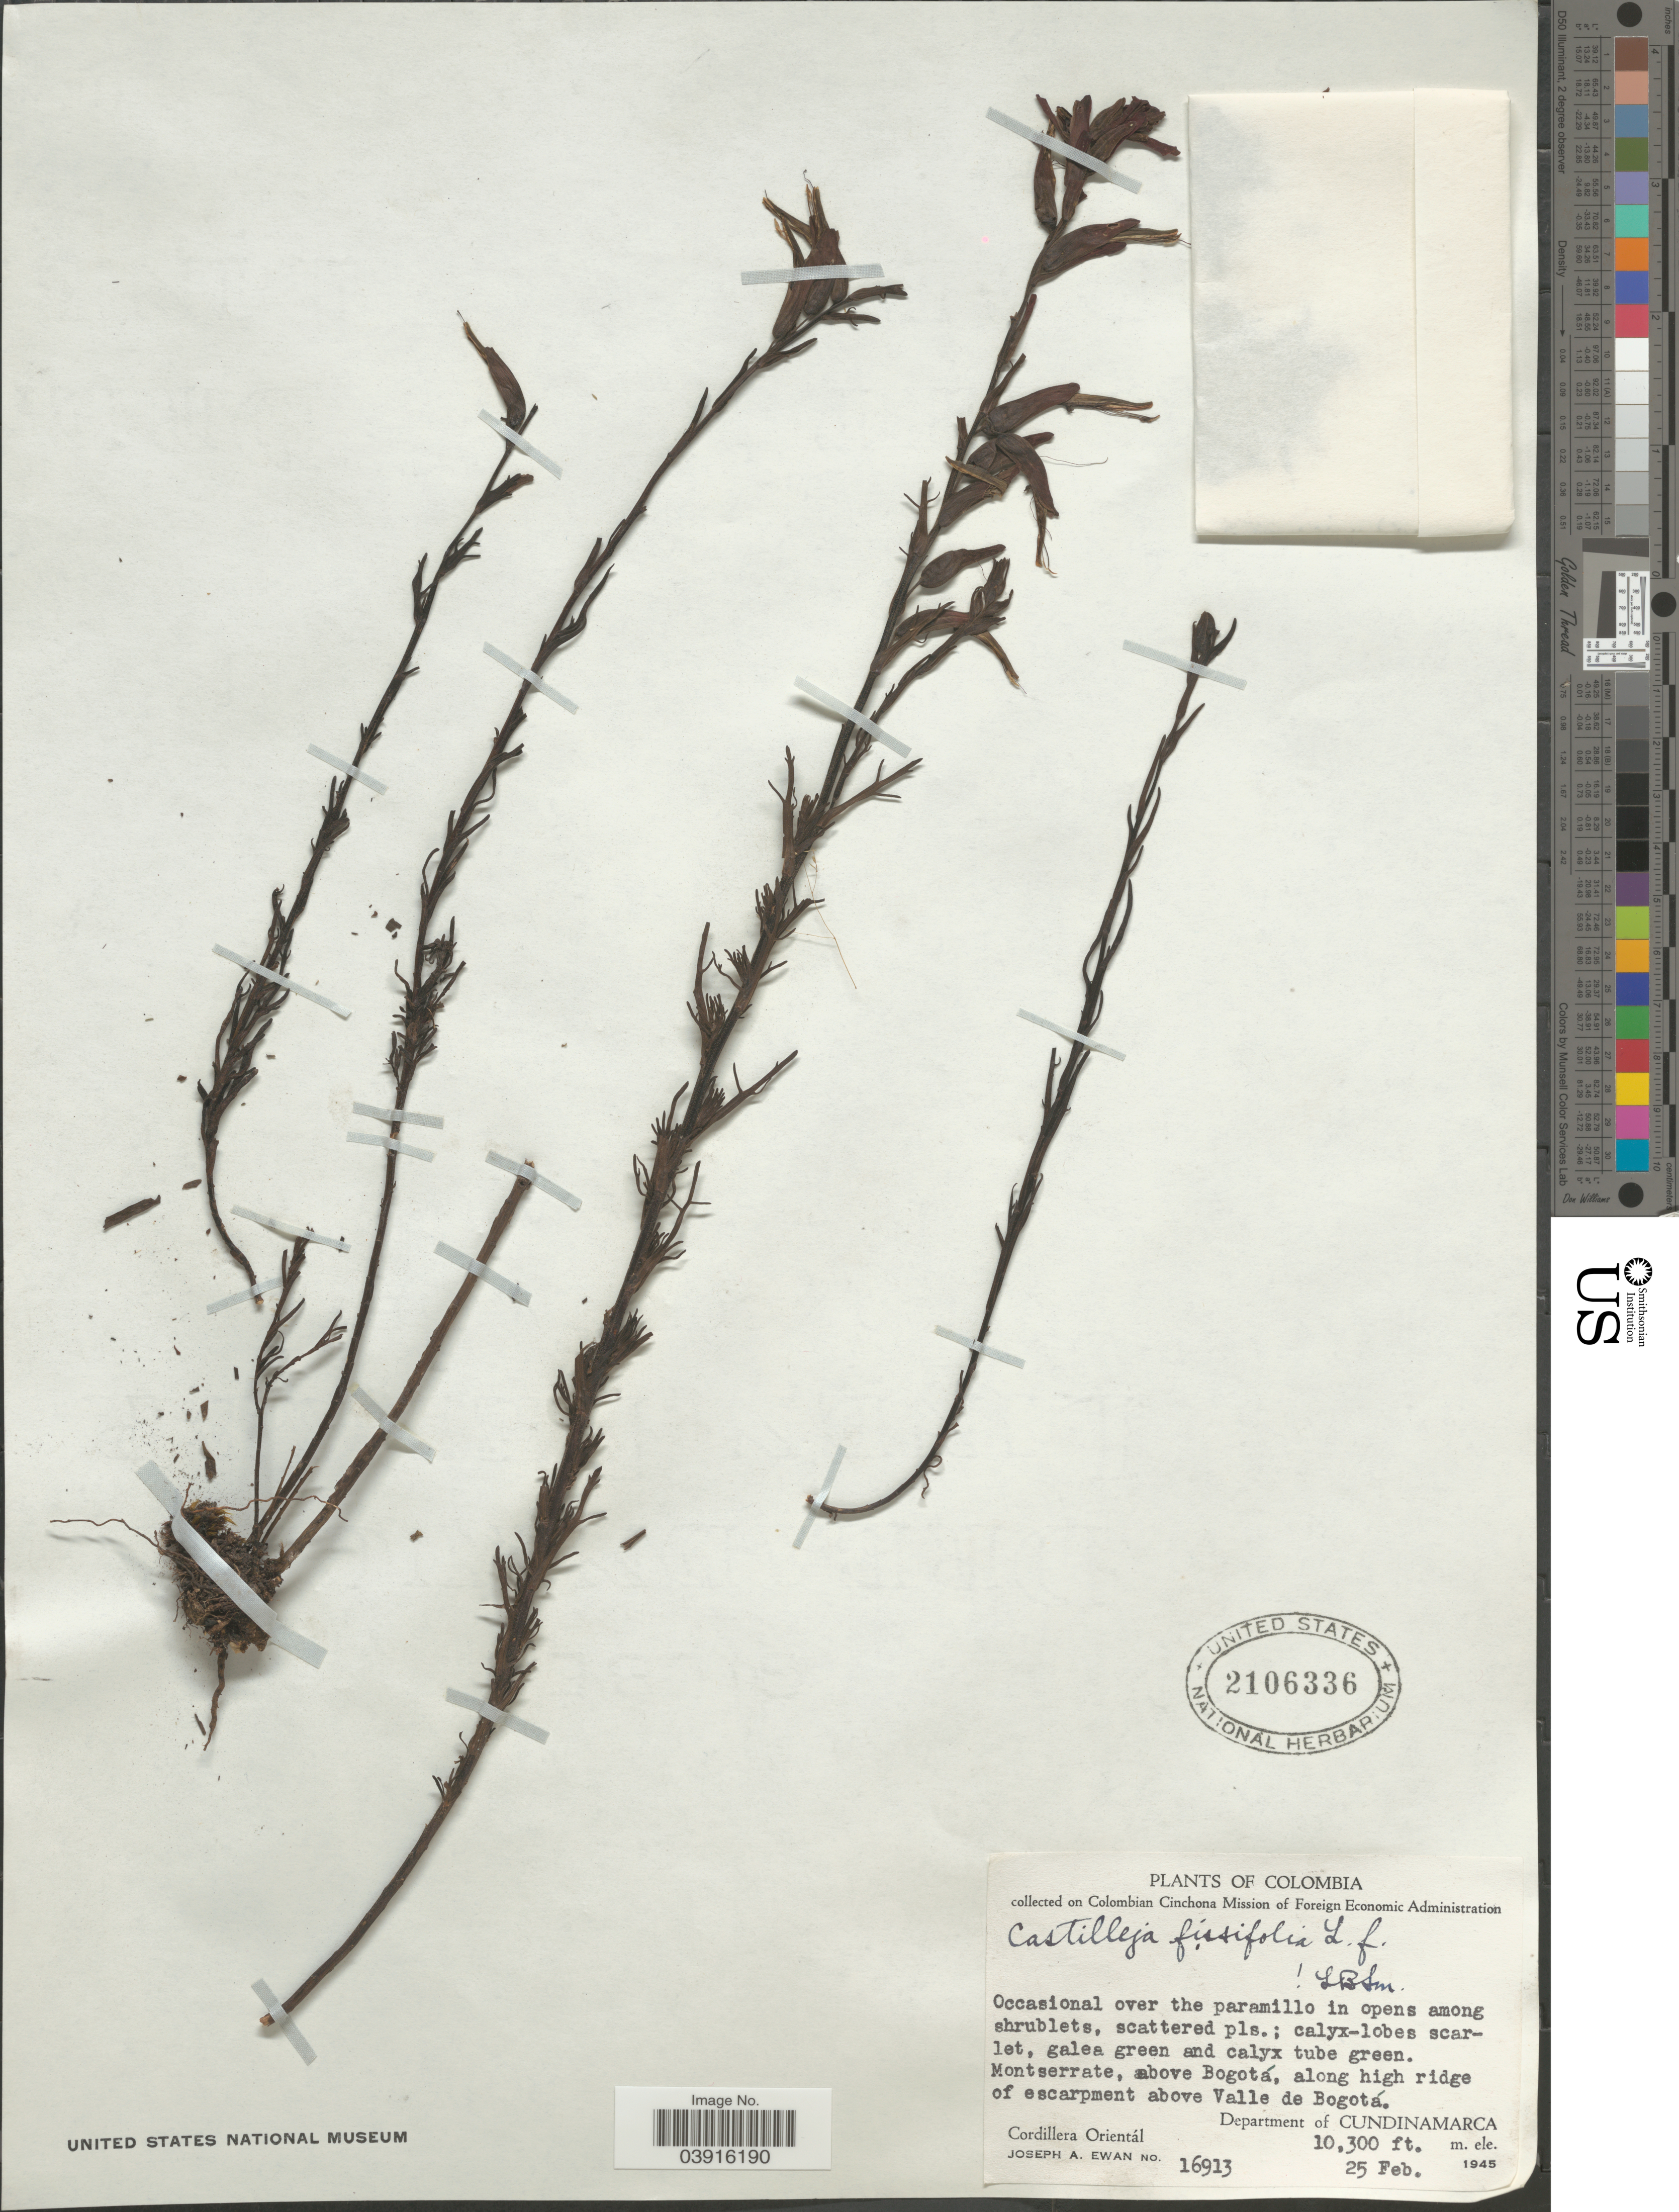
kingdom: Plantae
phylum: Tracheophyta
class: Magnoliopsida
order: Lamiales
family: Orobanchaceae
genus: Castilleja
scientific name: Castilleja fissifolia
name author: L. f.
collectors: J. A. Ewan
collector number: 16913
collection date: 1945-02-25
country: Colombia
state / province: Cundinamarca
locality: Montserrate, above Bogotá, along high ridge of escarpment above Valle de Bogotá. Department of Cundinamarca.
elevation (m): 3139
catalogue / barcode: US 2106336